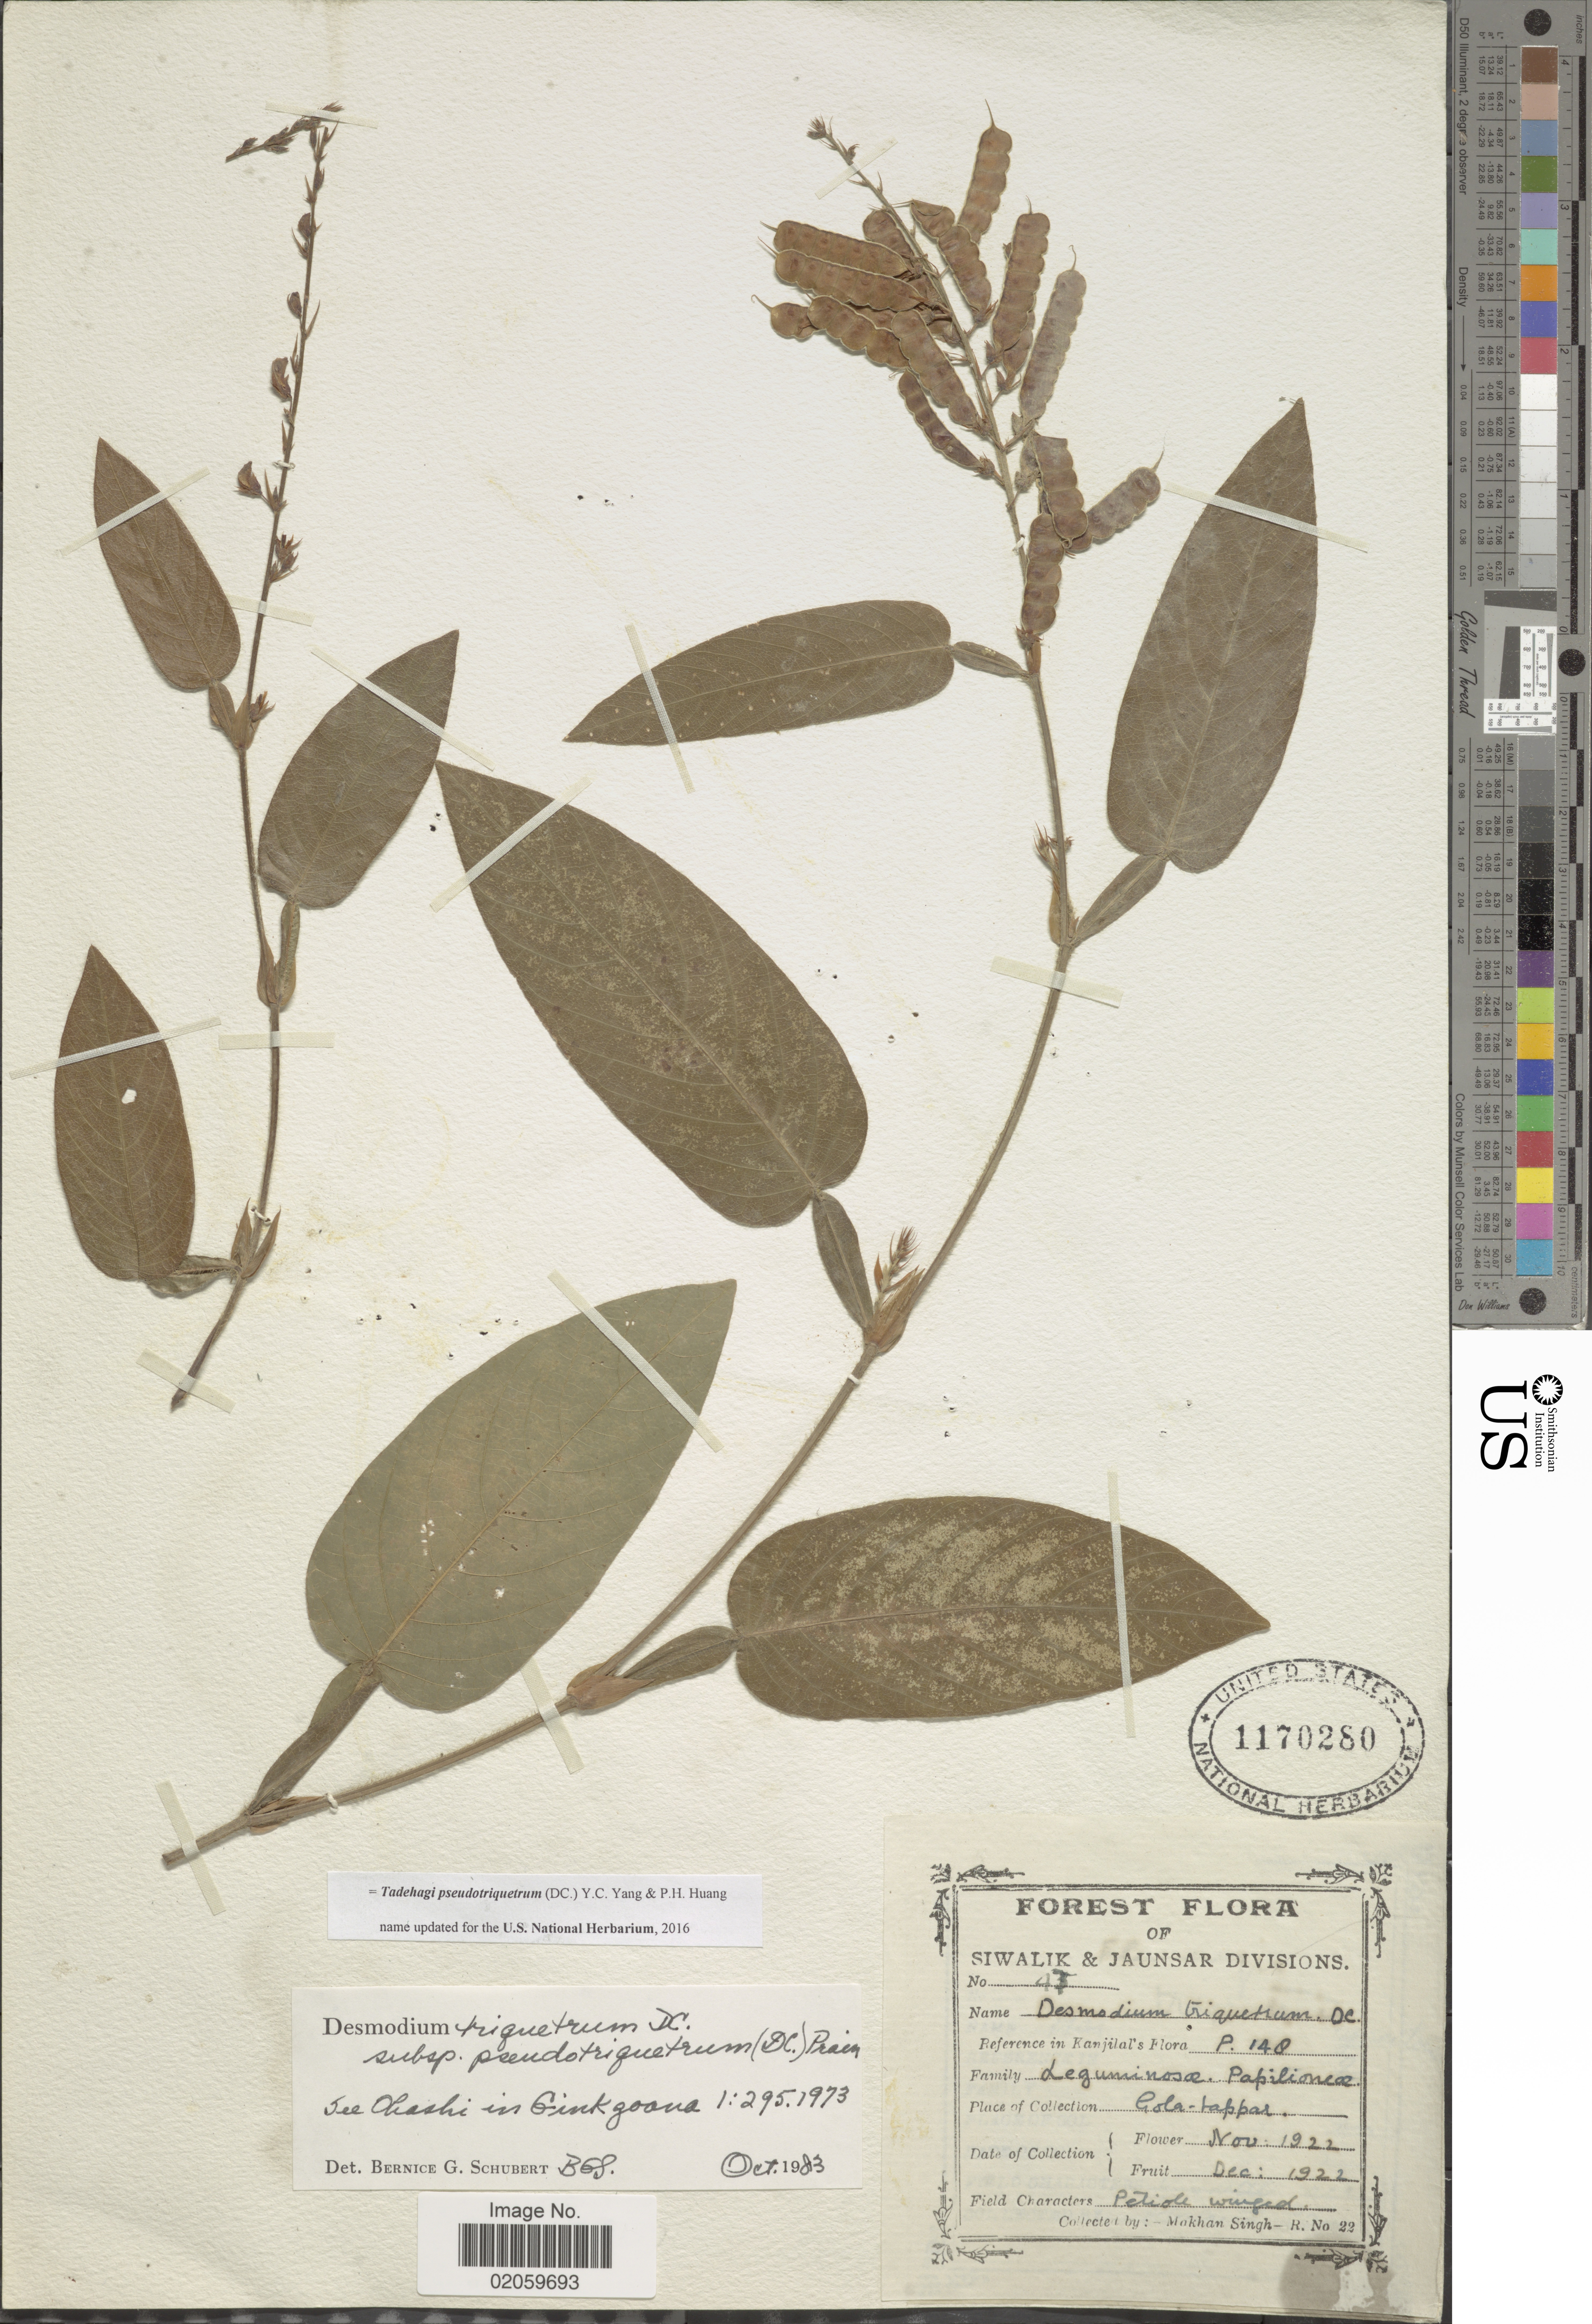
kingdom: Plantae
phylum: Tracheophyta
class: Magnoliopsida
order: Fabales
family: Fabaceae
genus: Tadehagi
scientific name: Tadehagi pseudotriquetrum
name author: (DC.) H. Ohashi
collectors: M. Singh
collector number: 47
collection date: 1922-11/1922-12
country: India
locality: Siwalik & Jaunsar. Gola-tappar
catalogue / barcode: US 1170280